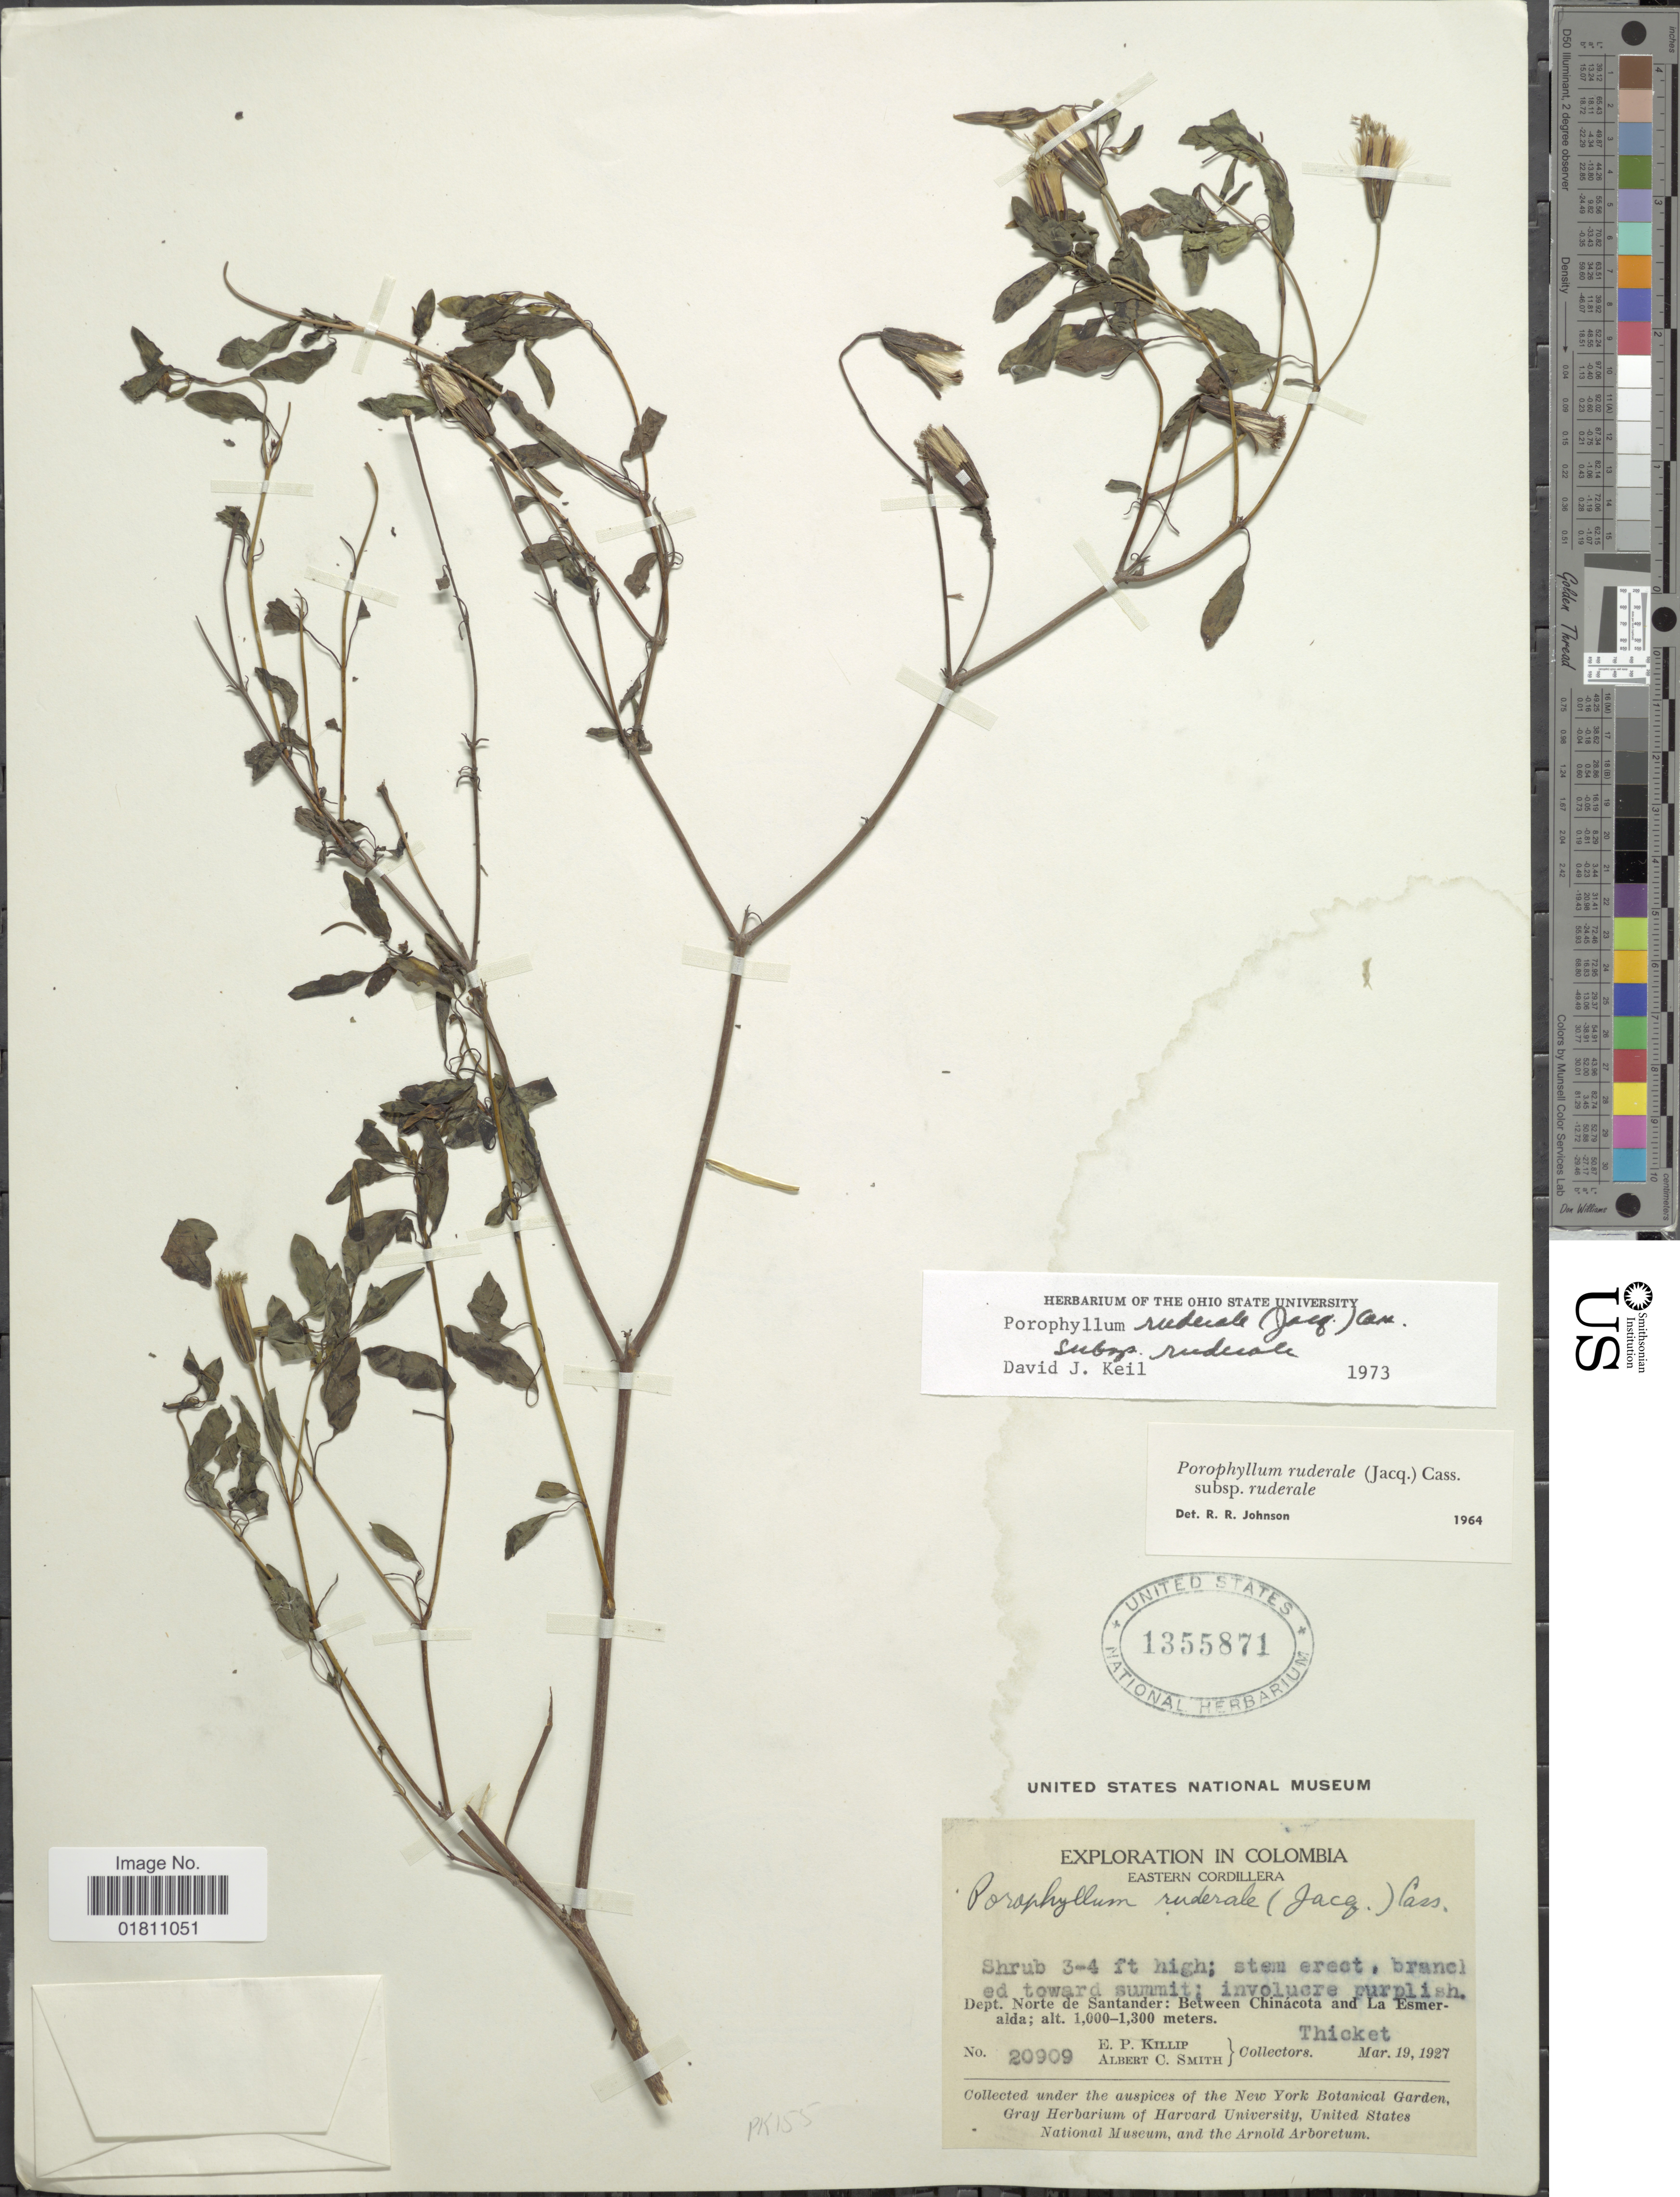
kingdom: Plantae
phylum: Tracheophyta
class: Magnoliopsida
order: Asterales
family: Asteraceae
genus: Porophyllum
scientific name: Porophyllum ruderale subsp. ruderale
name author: (Jacq.) Cass.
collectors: E. P. Killip & A. C. Smith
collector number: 20909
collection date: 1927-03-19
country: Colombia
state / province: Norte de Santander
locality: Eastern Cordillera, Dept Norte de Santander: Between Chinácota and La Esmeralda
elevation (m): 1000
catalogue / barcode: US 1355871